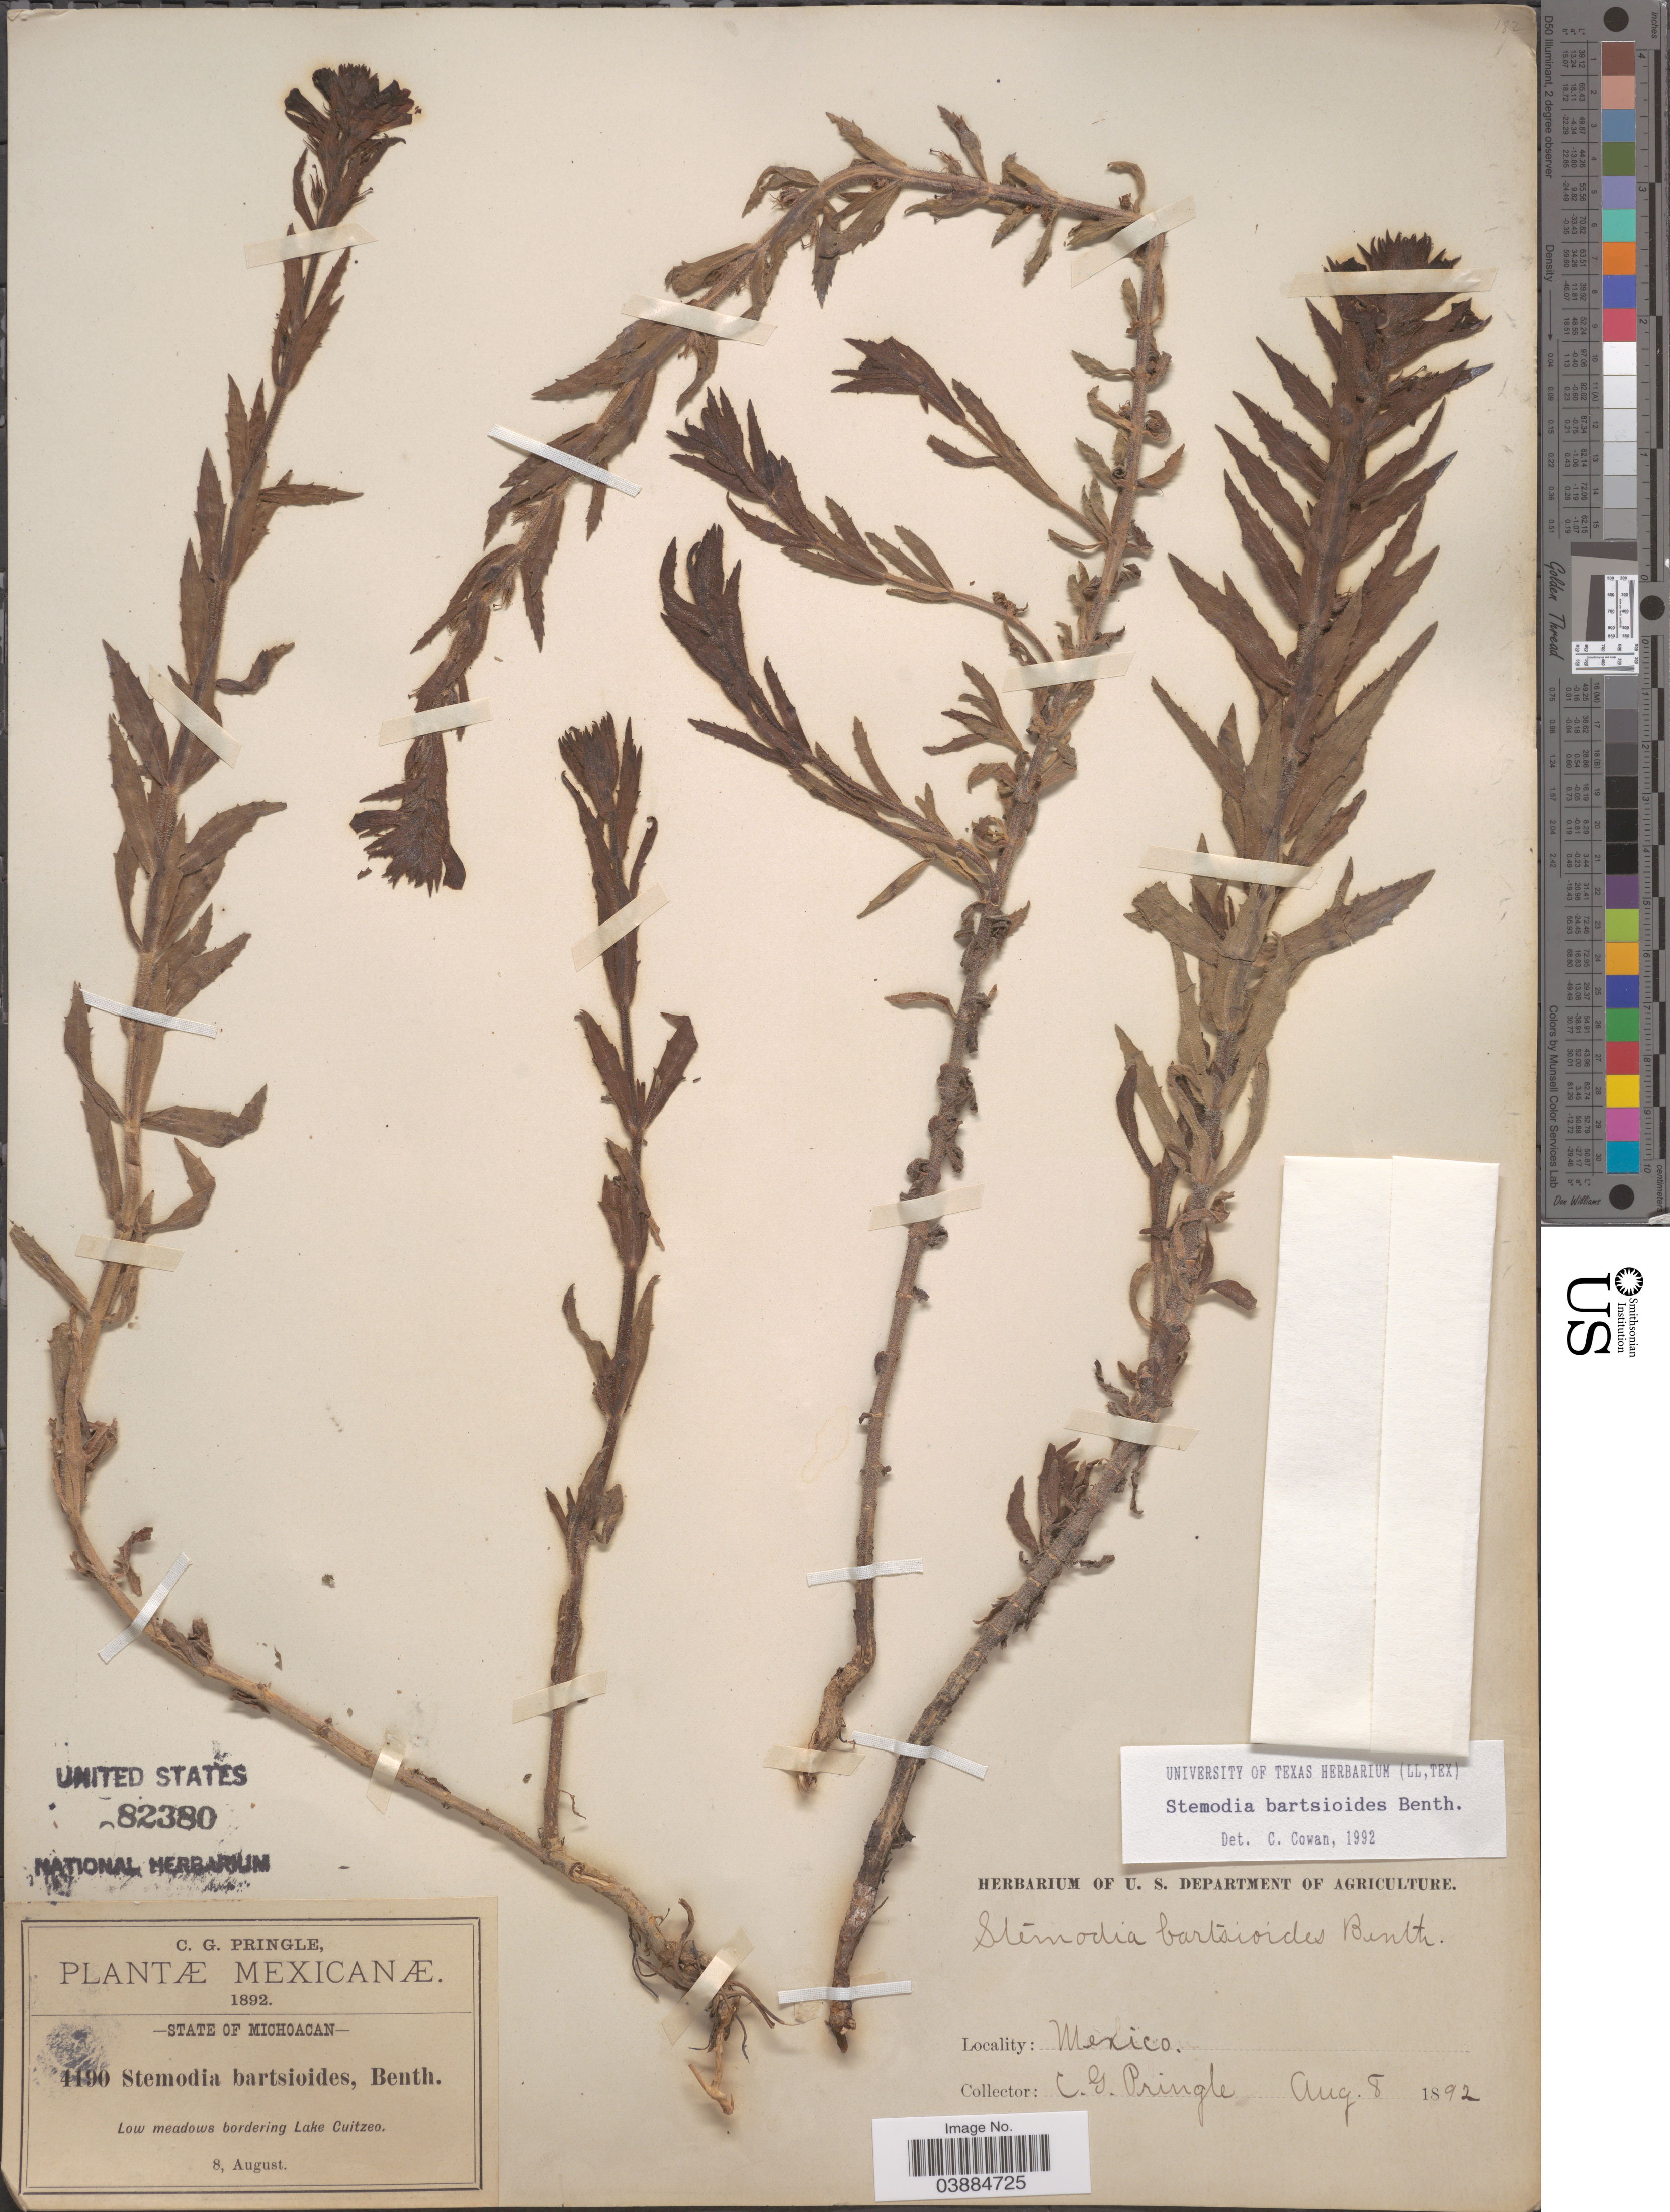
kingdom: Plantae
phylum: Tracheophyta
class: Magnoliopsida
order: Lamiales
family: Plantaginaceae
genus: Stemodia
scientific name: Stemodia bartsioides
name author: Benth.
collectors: C. G. Pringle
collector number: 4190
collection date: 1892-08-08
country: Mexico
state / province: Michoacán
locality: Low meadows bordering Lake Cuitzeo.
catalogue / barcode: US 82380